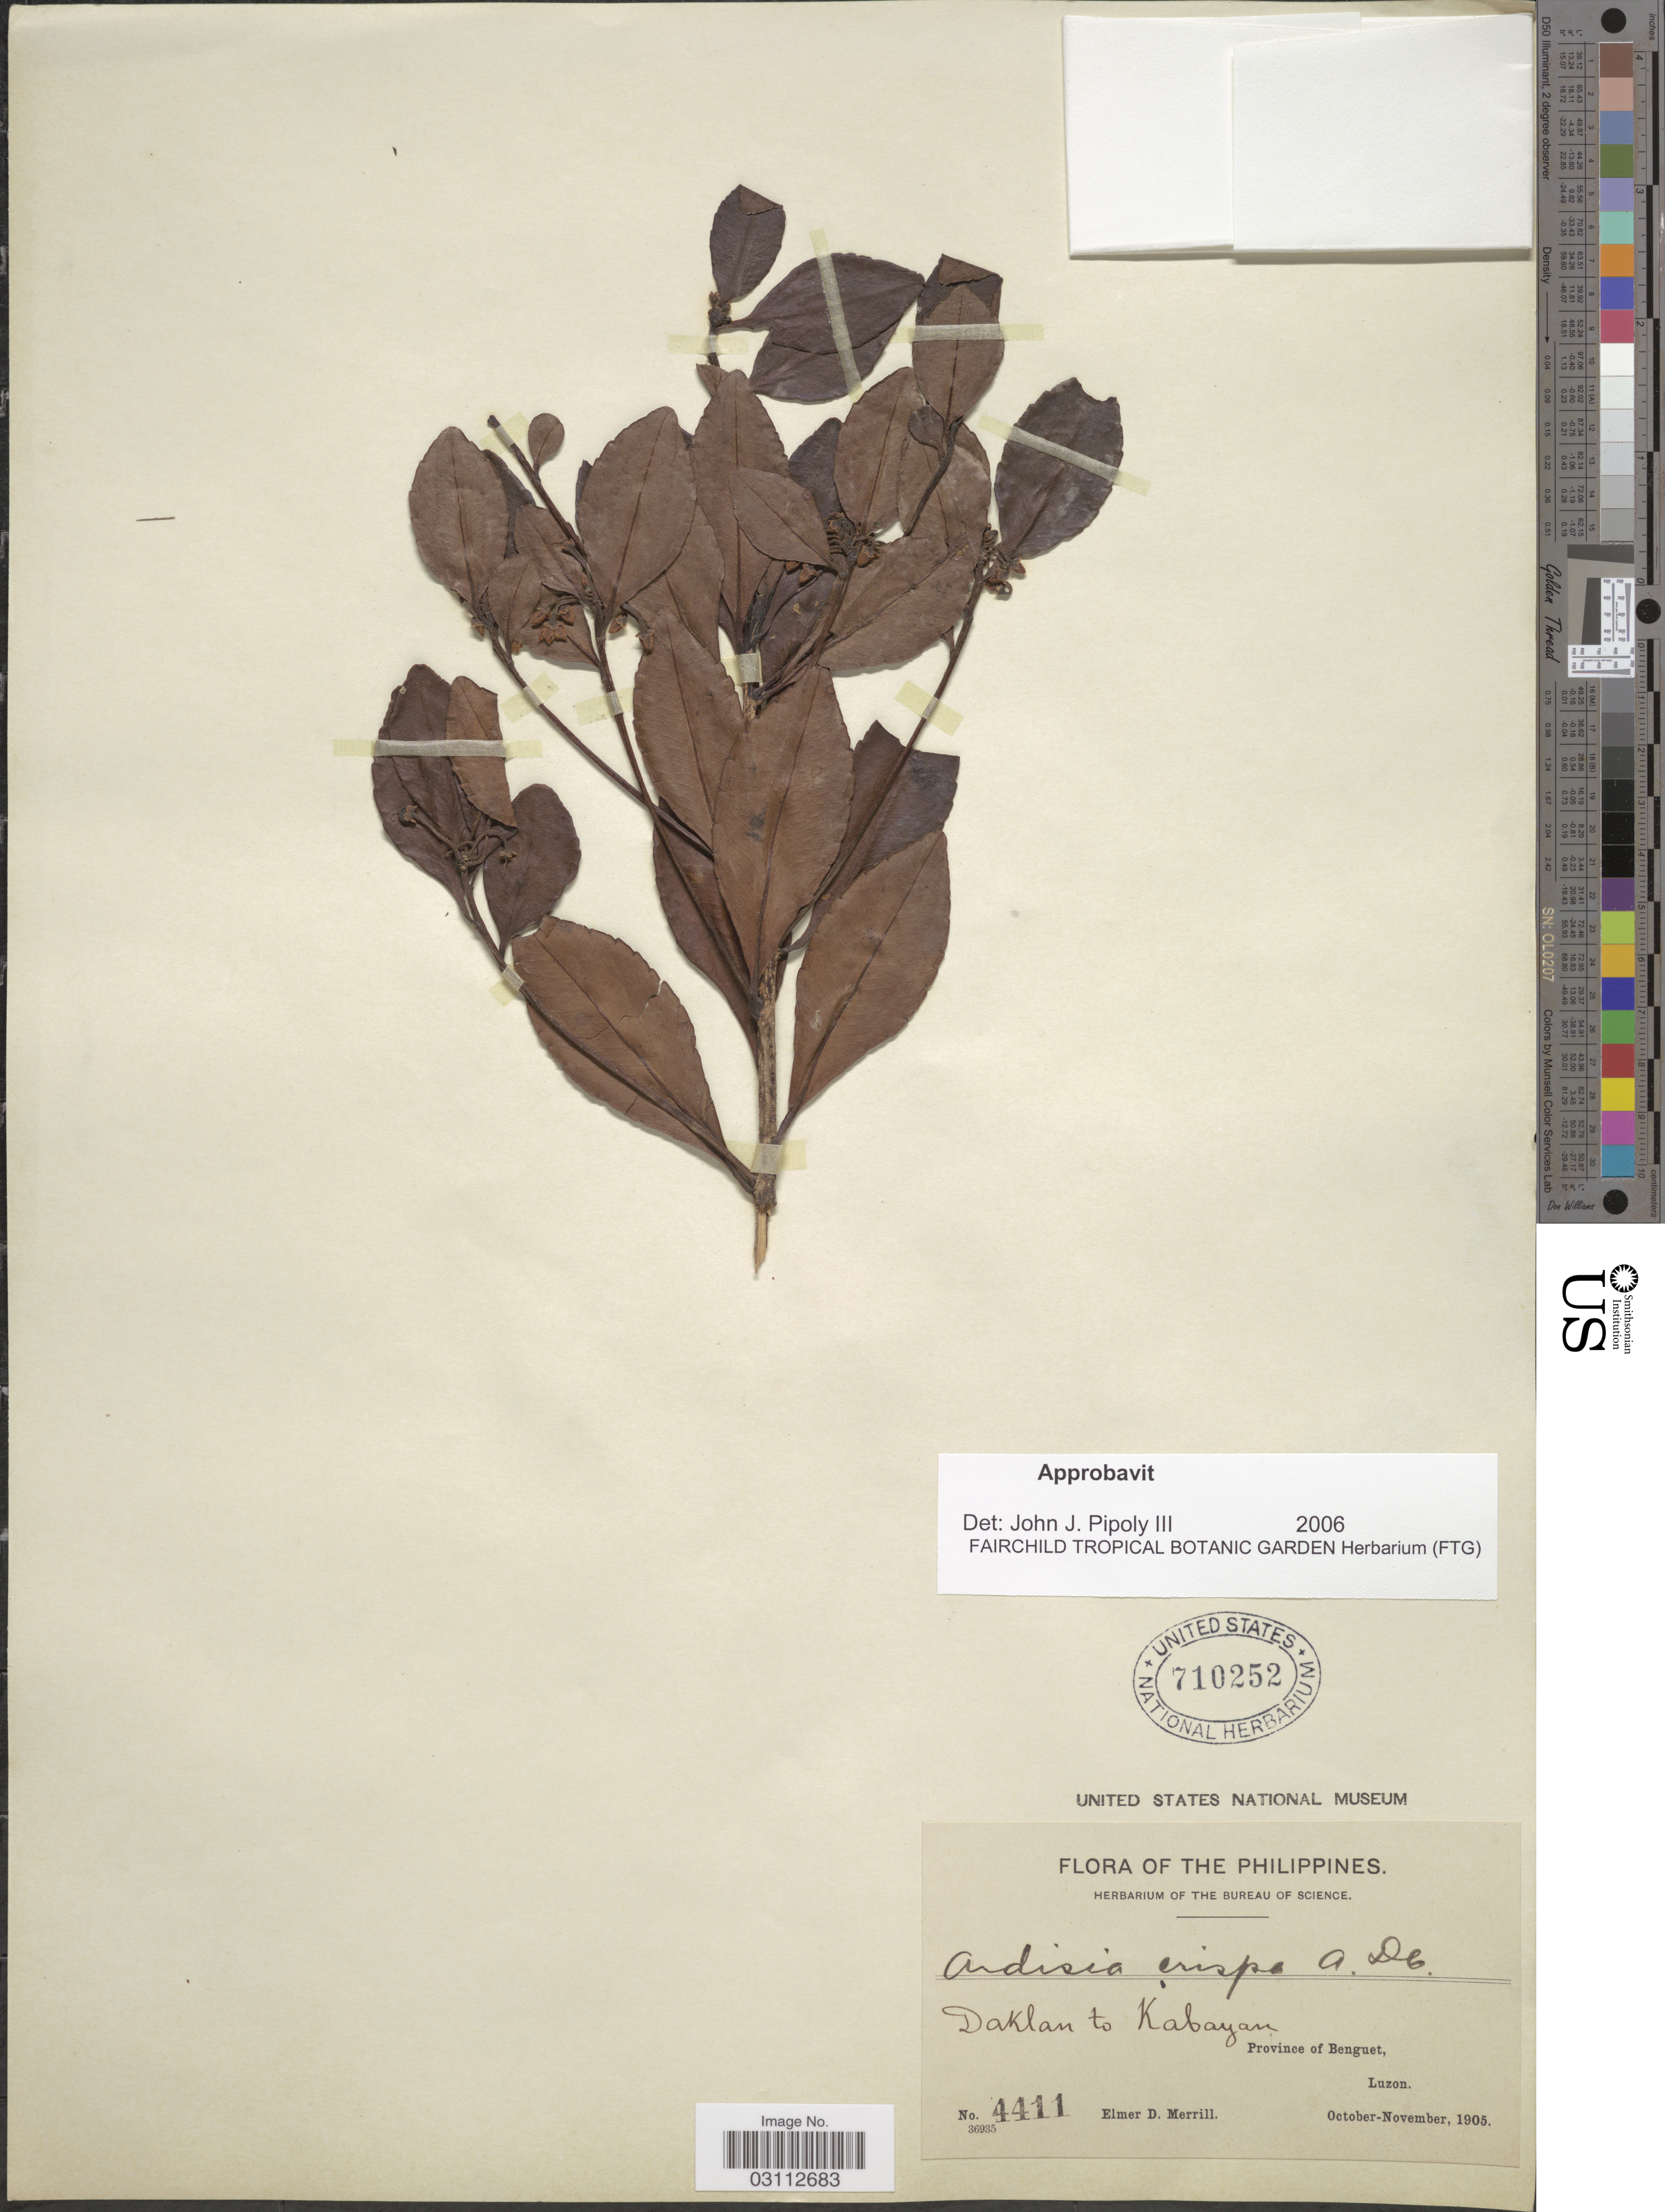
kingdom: Plantae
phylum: Tracheophyta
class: Magnoliopsida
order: Ericales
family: Primulaceae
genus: Ardisia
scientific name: Ardisia crenata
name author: Sims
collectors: E. D. Merrill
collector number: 4411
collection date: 1905-10/1905-11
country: Philippines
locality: Daklan to Kabayan, Province of Benguet, Luzon.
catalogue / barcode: US 710252